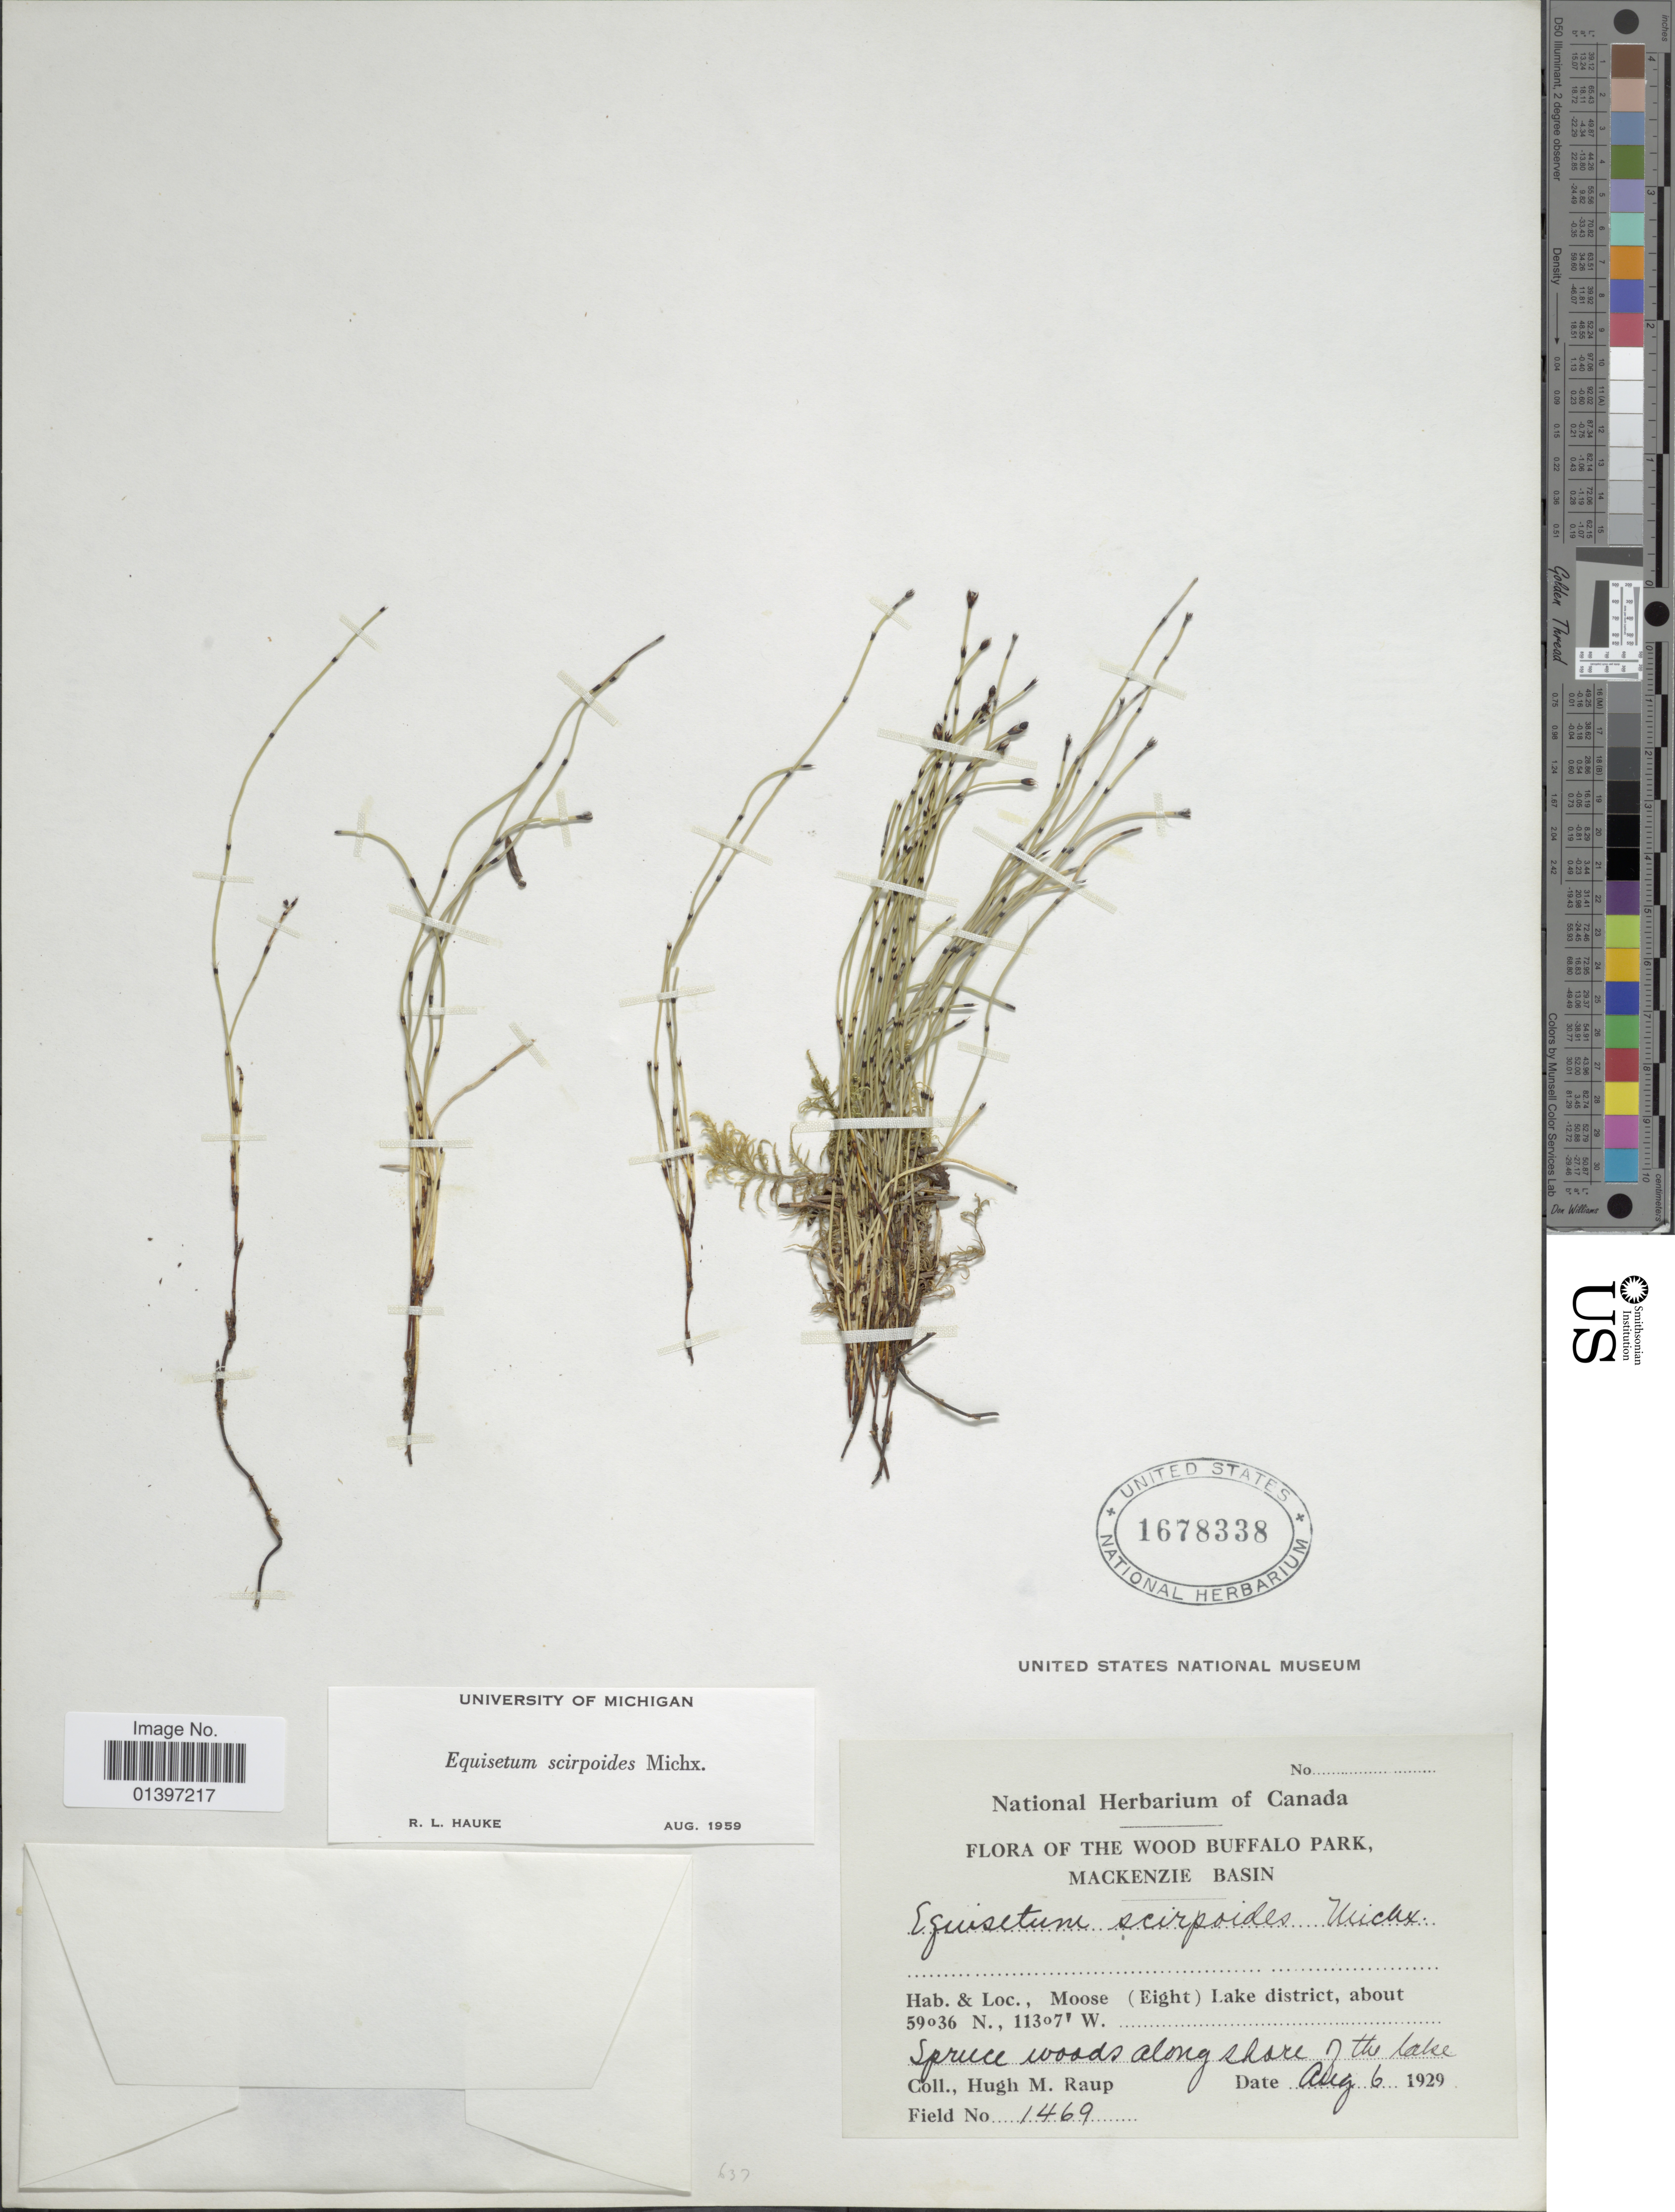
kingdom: Plantae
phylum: Tracheophyta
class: Polypodiopsida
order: Equisetales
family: Equisetaceae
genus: Equisetum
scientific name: Equisetum scirpoides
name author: Michx.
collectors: H. Raup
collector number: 1469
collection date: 1929-08-06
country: Canada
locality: Wood Buffalo Park, Mackenzie Basin, Moose(Eight) Lake District, Spruce woods along shore of the lake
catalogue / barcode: US 1678338